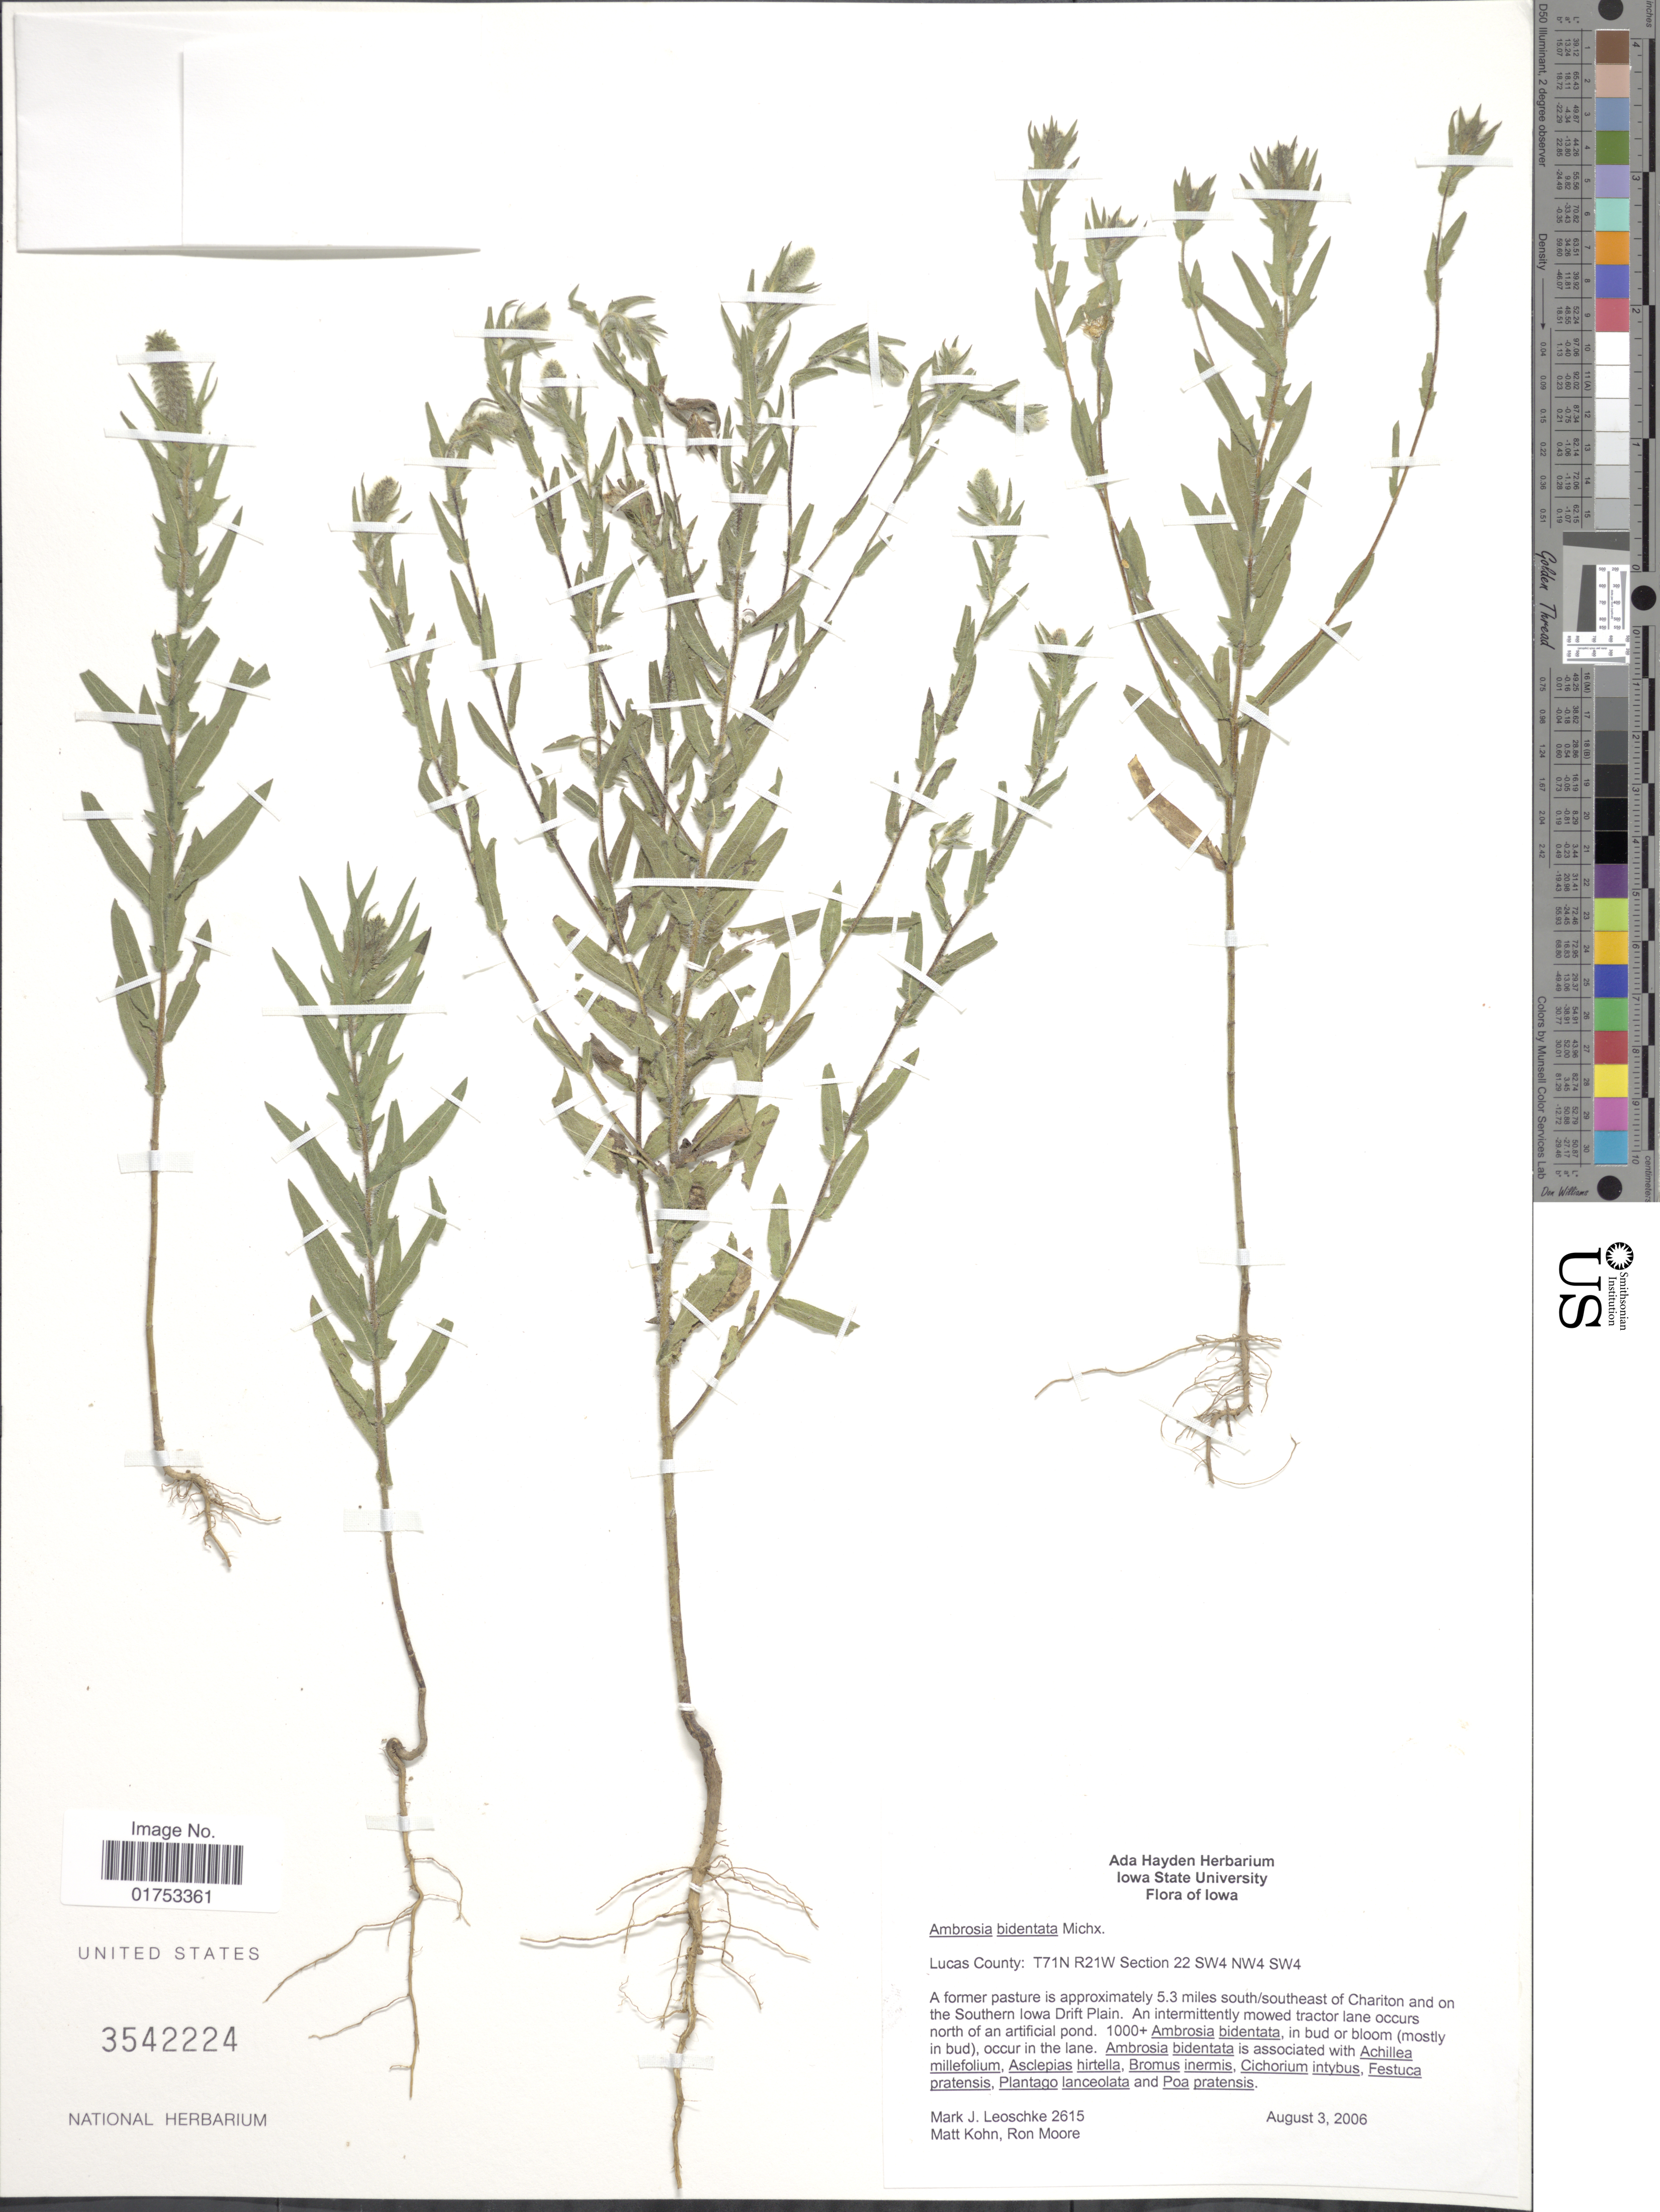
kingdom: Plantae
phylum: Tracheophyta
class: Magnoliopsida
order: Asterales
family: Asteraceae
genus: Ambrosia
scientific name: Ambrosia bidentata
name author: Michx.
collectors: M. J. Leoschke, M. Kohn & R. Moore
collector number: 2615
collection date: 2006-08-03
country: United States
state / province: Iowa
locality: Lucas County, T71N, R21W, Section22, SW4, NW4, SW4, 5.3 miles south/ southeast of Chariton and on the Southern Iowa Drift Plain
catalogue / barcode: US 3542224